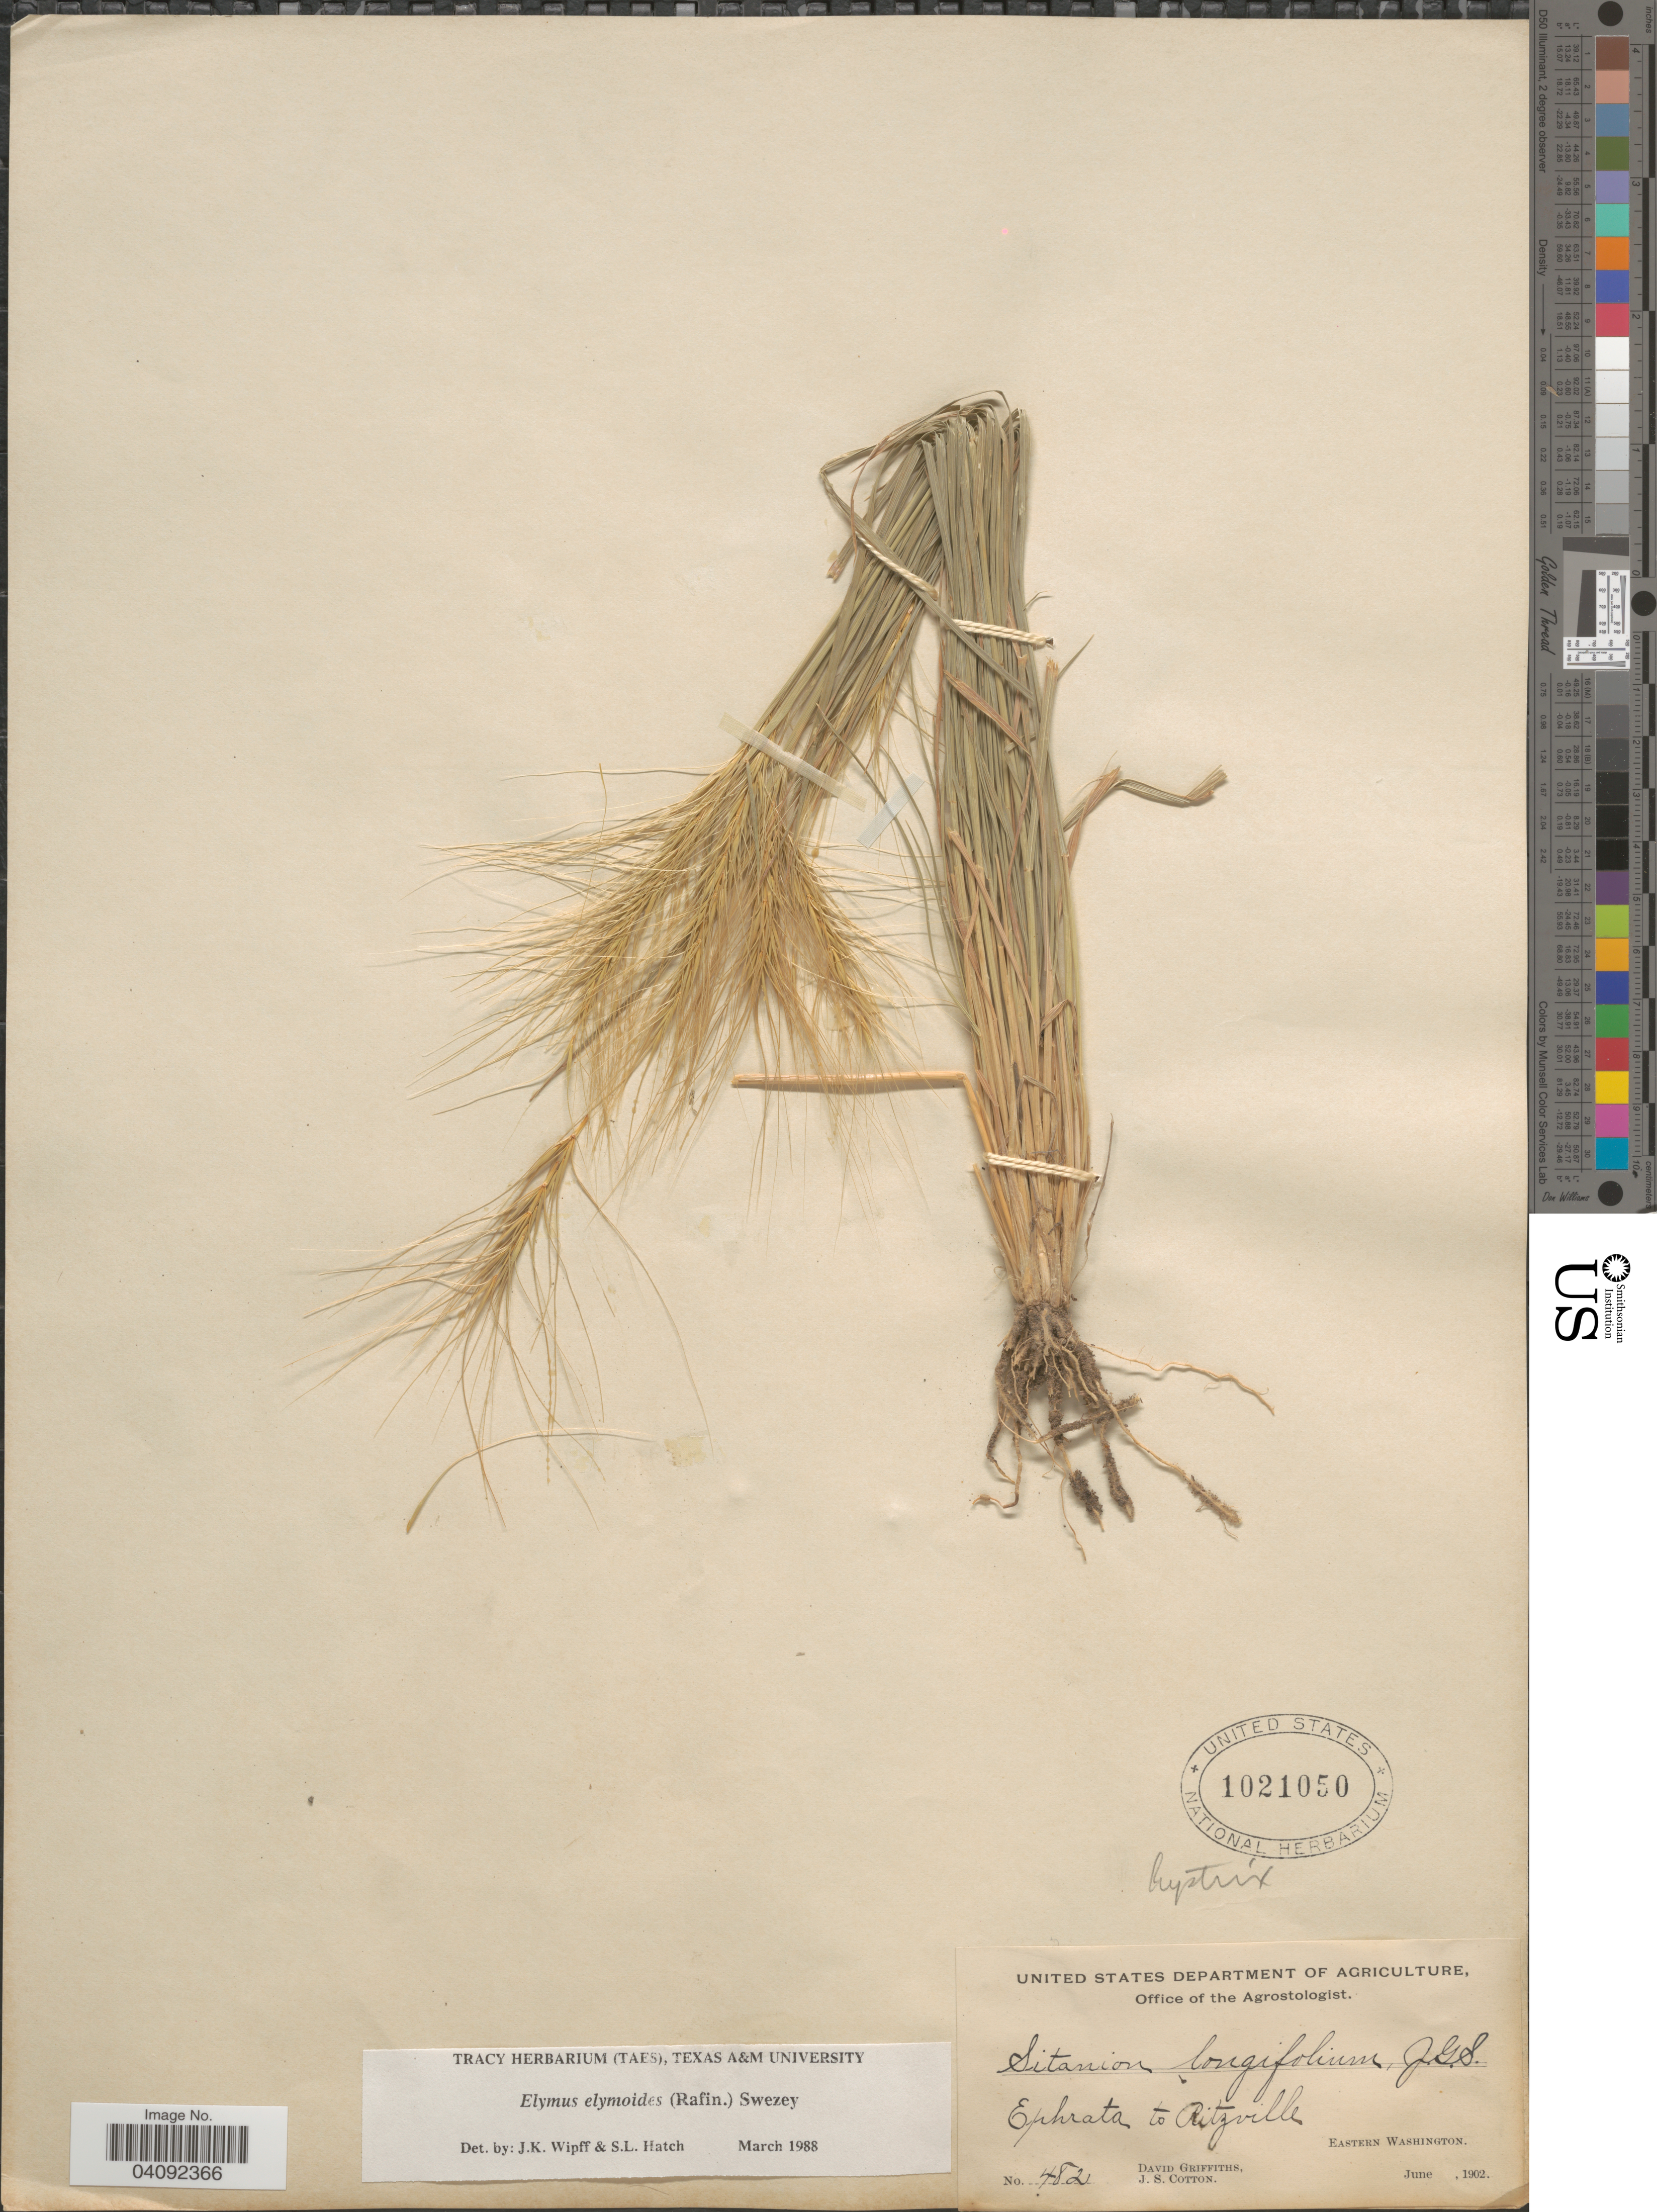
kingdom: Plantae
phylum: Tracheophyta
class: Liliopsida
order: Poales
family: Poaceae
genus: Elymus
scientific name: Elymus elymoides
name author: (Raf.) Swezey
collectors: D. Griffiths & J. S. Cotton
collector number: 482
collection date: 1902-06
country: United States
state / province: Washington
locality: Ephrata to Ritzville. Eastern Washington.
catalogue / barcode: US 1021050